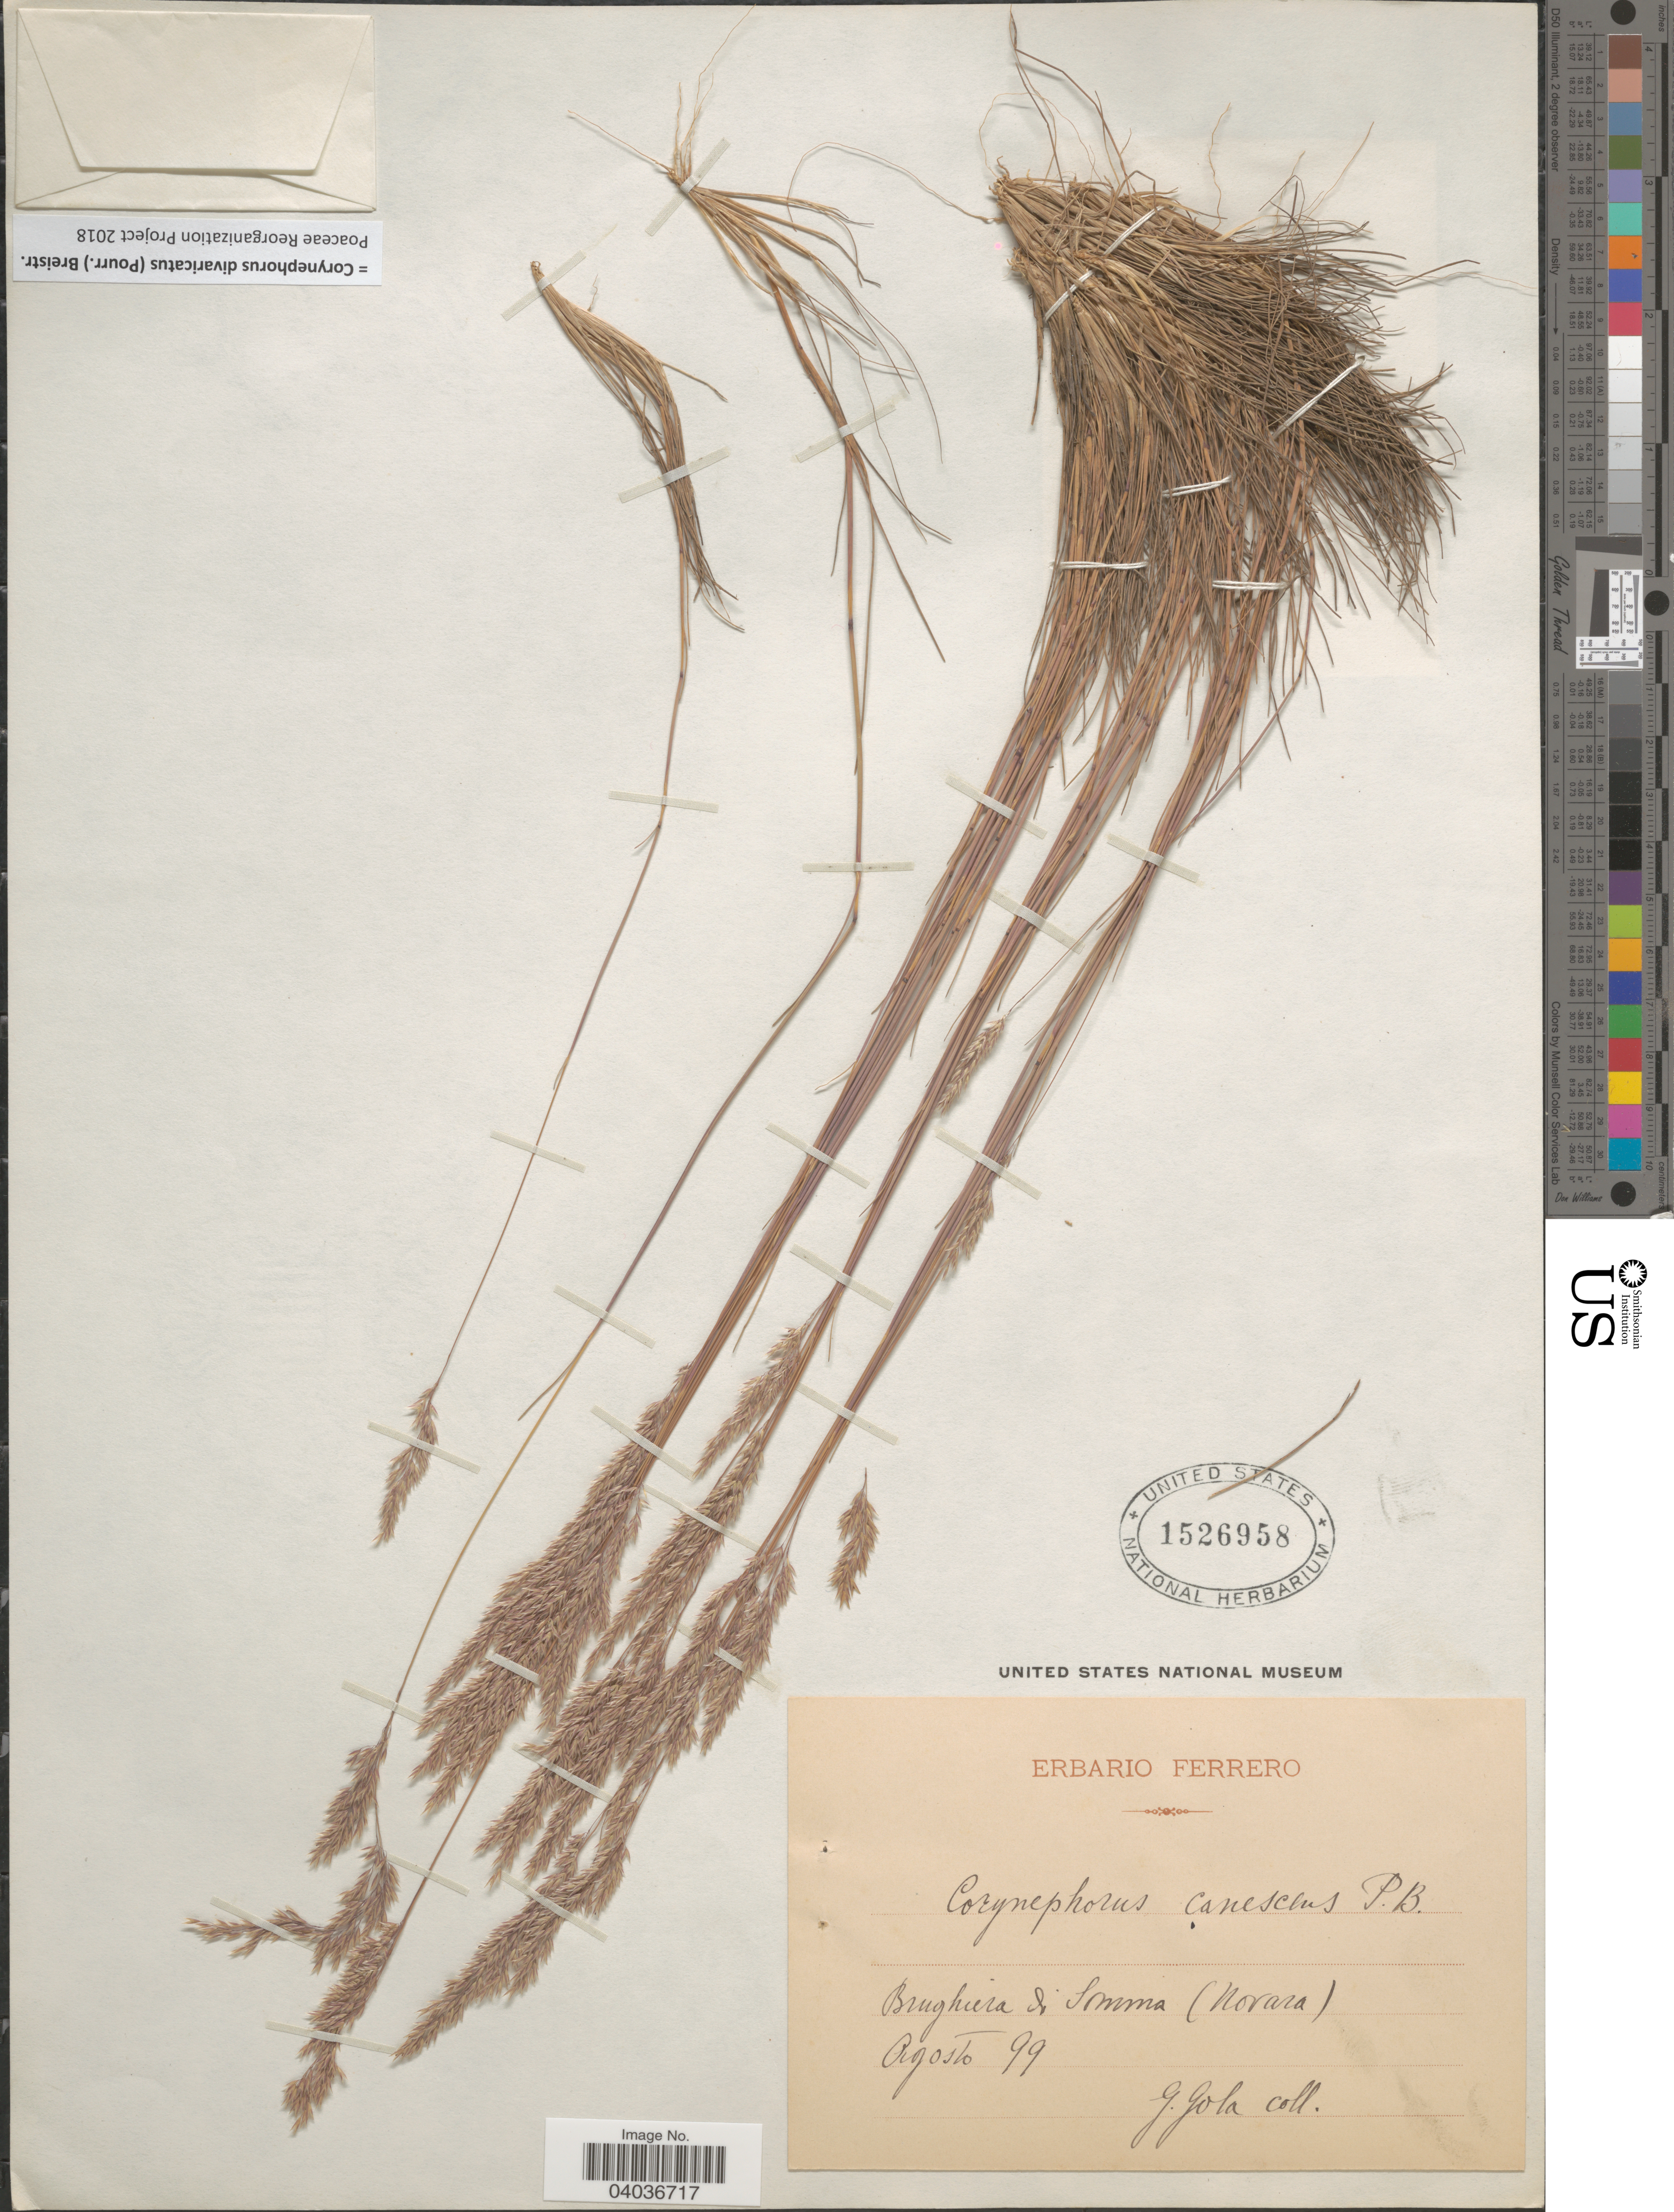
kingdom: Plantae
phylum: Tracheophyta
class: Liliopsida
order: Poales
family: Poaceae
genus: Corynephorus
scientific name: Corynephorus divaricatus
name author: (Pourr.) Breistroffer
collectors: G. Gola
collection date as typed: Transcribed d/m/y: /8/99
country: Italy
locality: Brughiera di Somma (Novara).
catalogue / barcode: US 1526958